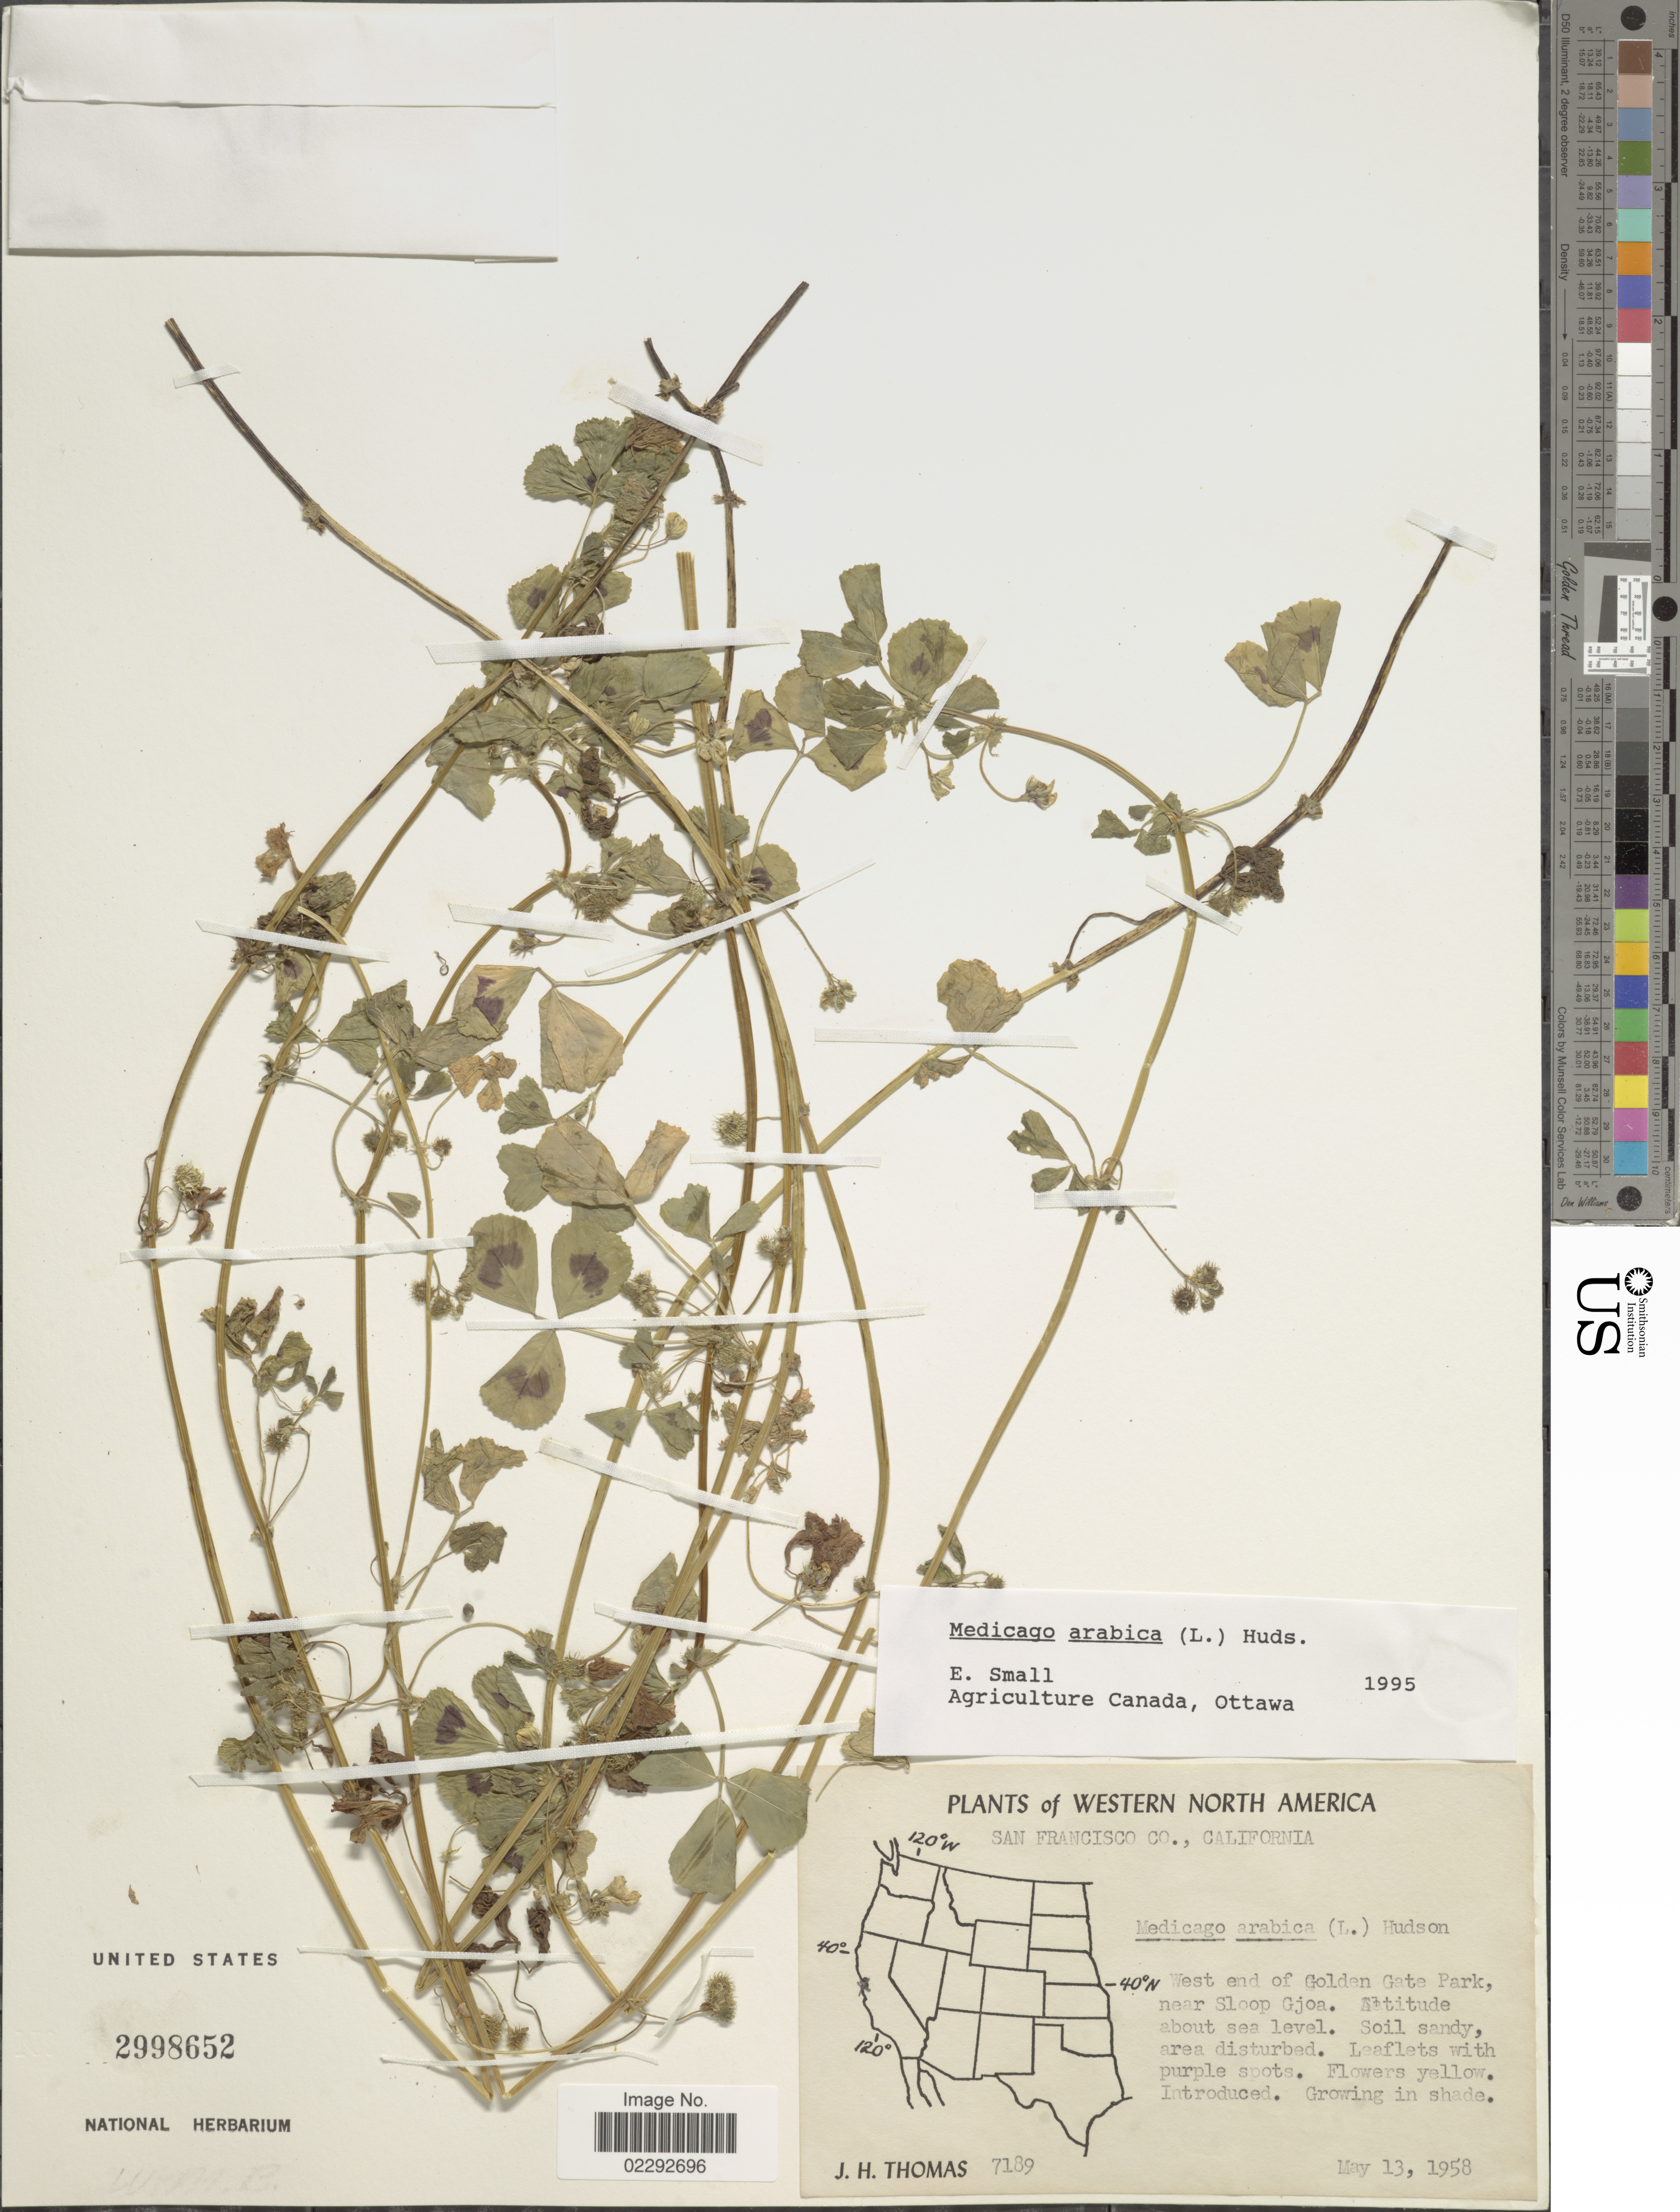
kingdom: Plantae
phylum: Tracheophyta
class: Magnoliopsida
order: Fabales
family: Fabaceae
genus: Medicago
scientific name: Medicago arabica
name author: (L.) Huds.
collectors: J. H. Thomas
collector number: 7189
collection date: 1958-05-13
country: United States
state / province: California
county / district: San Francisco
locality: San Francisco Co. Western North America. West end of Golden Gate Park, near Sloop Gjoa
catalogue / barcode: US 2998652